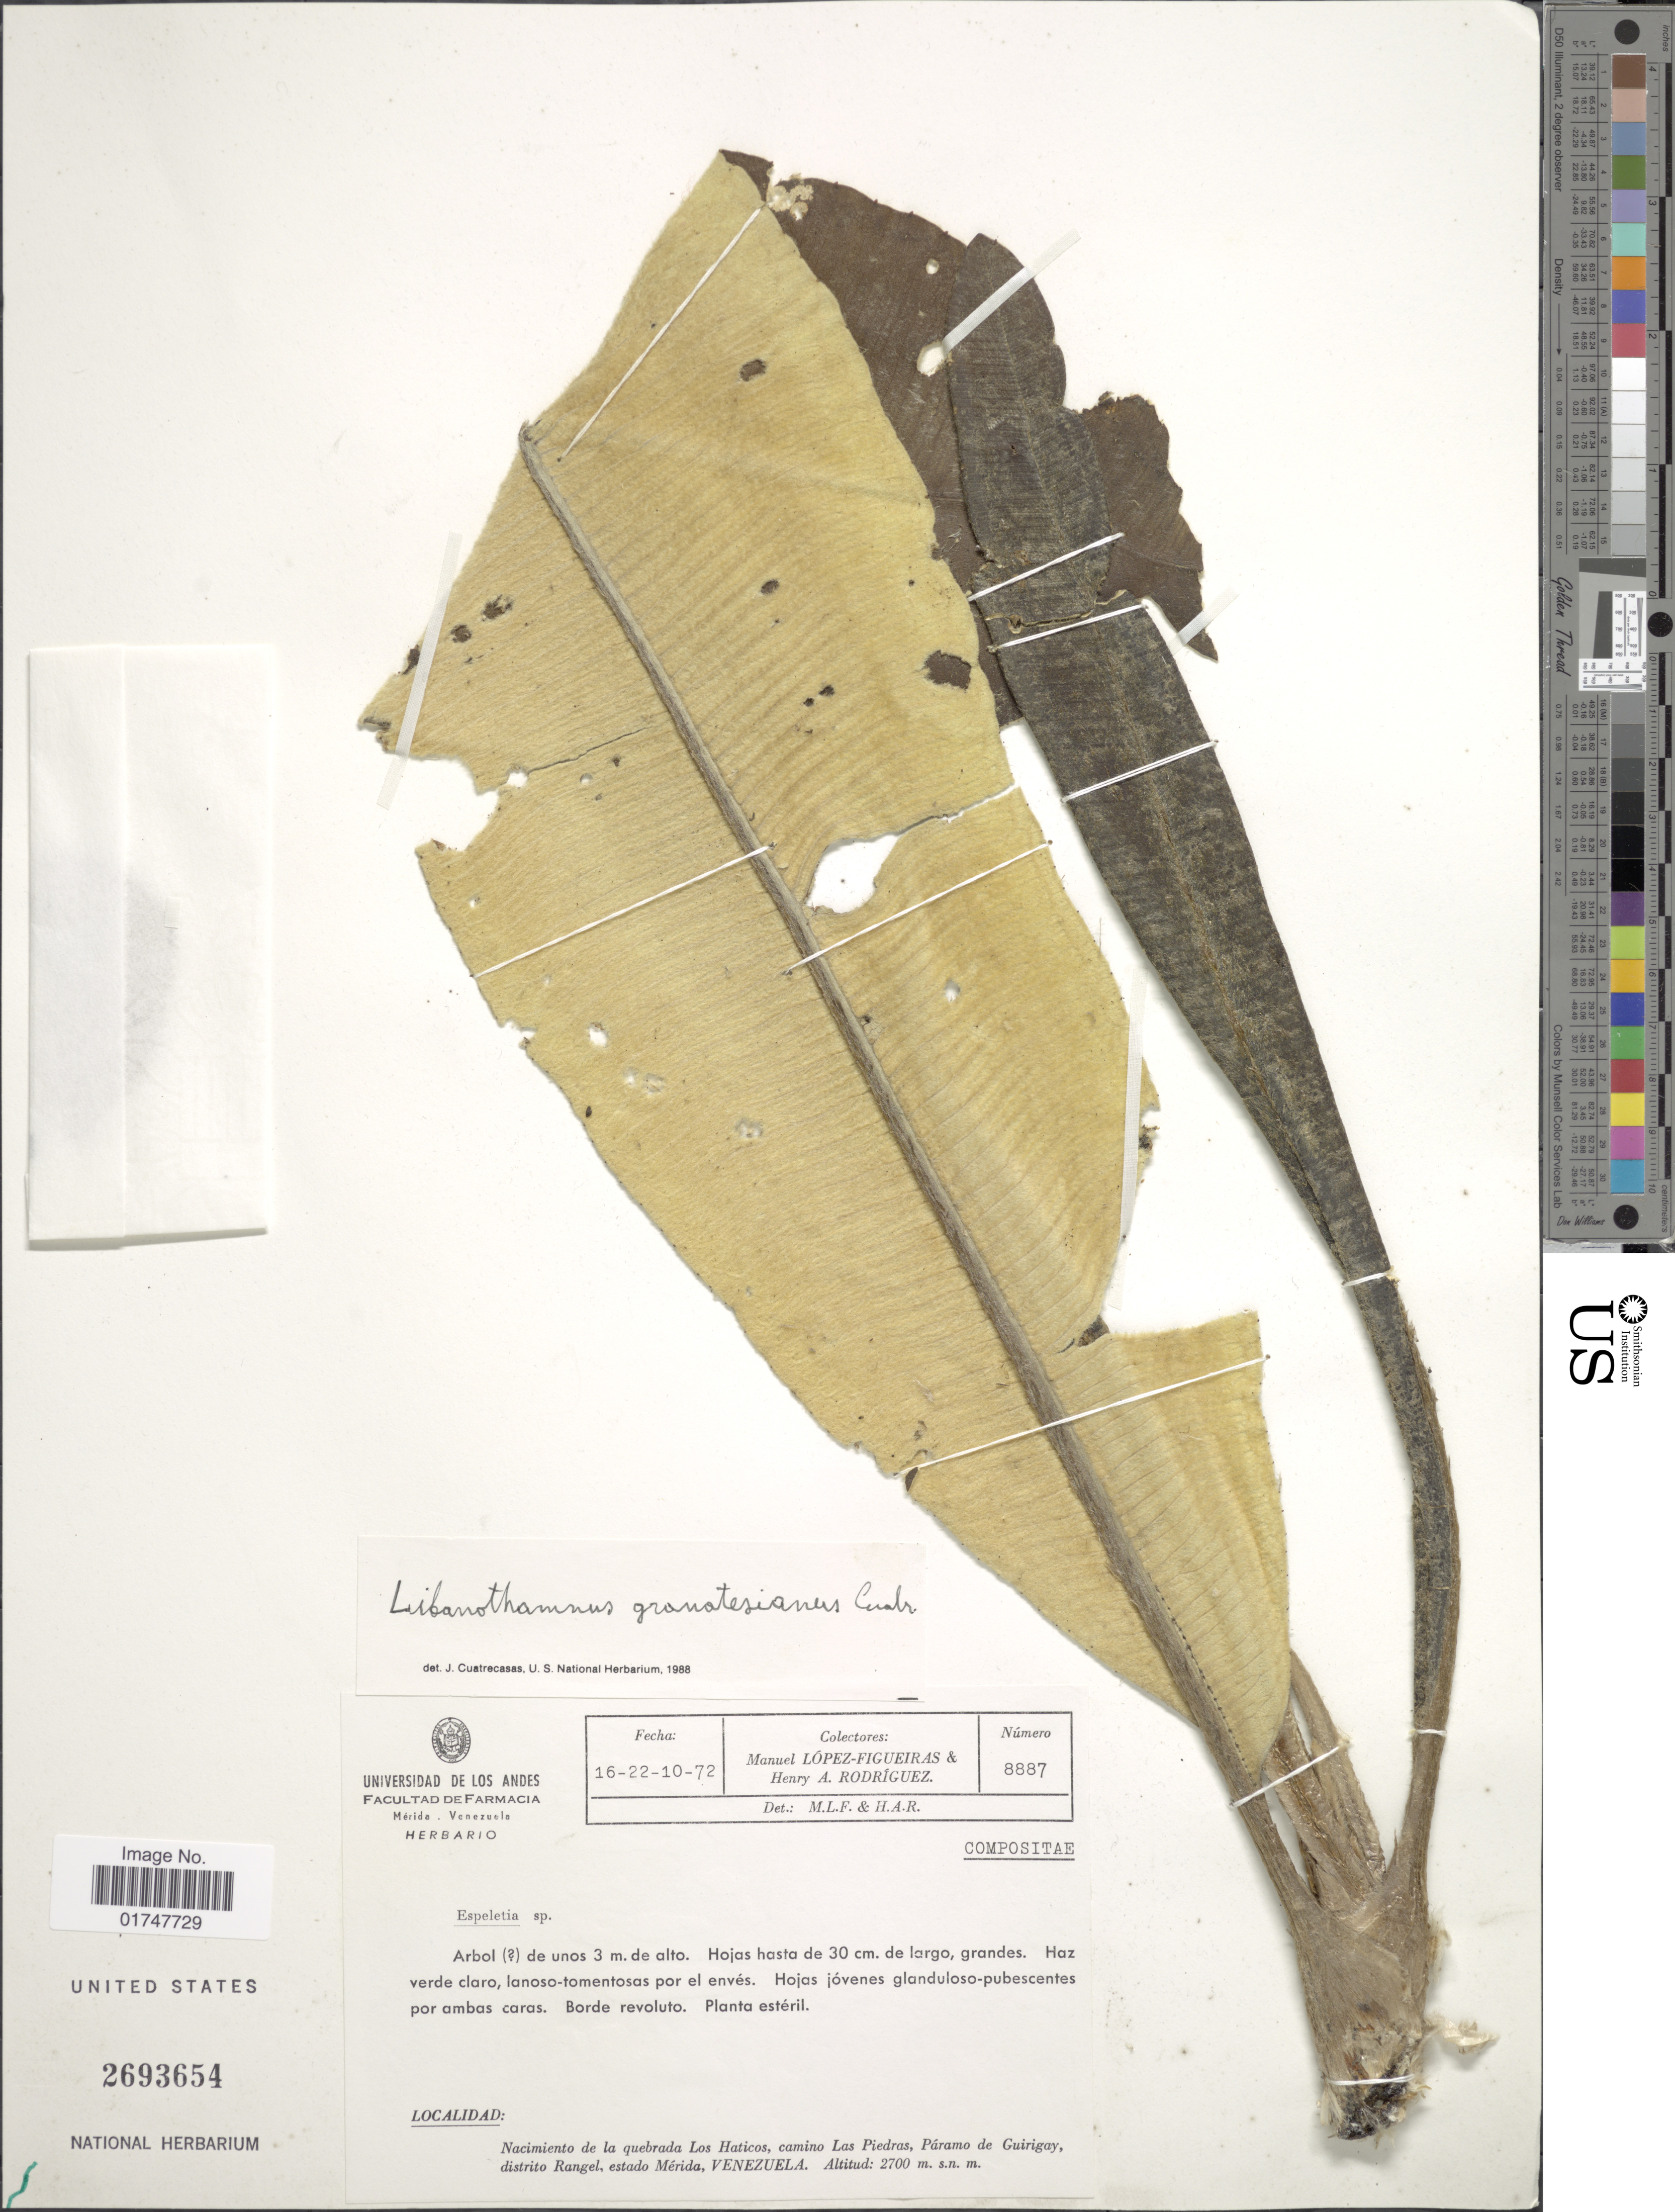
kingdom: Plantae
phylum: Tracheophyta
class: Magnoliopsida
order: Asterales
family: Asteraceae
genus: Libanothamnus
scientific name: Libanothamnus banksiifolius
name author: (Sch. Bip. & Ettingsh.) Cuatrec.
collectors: M. López Figueiras & H. A. Rodriguez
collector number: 8887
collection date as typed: Transcribed d/m/y: 16/10/72 to 22/10/72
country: Venezuela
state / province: Mérida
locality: Nacimiento de la quebrada Los Haticos, camino Las Piedras, Páramo de Guirigay, distrito Rangel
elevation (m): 2700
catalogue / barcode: US 2693654